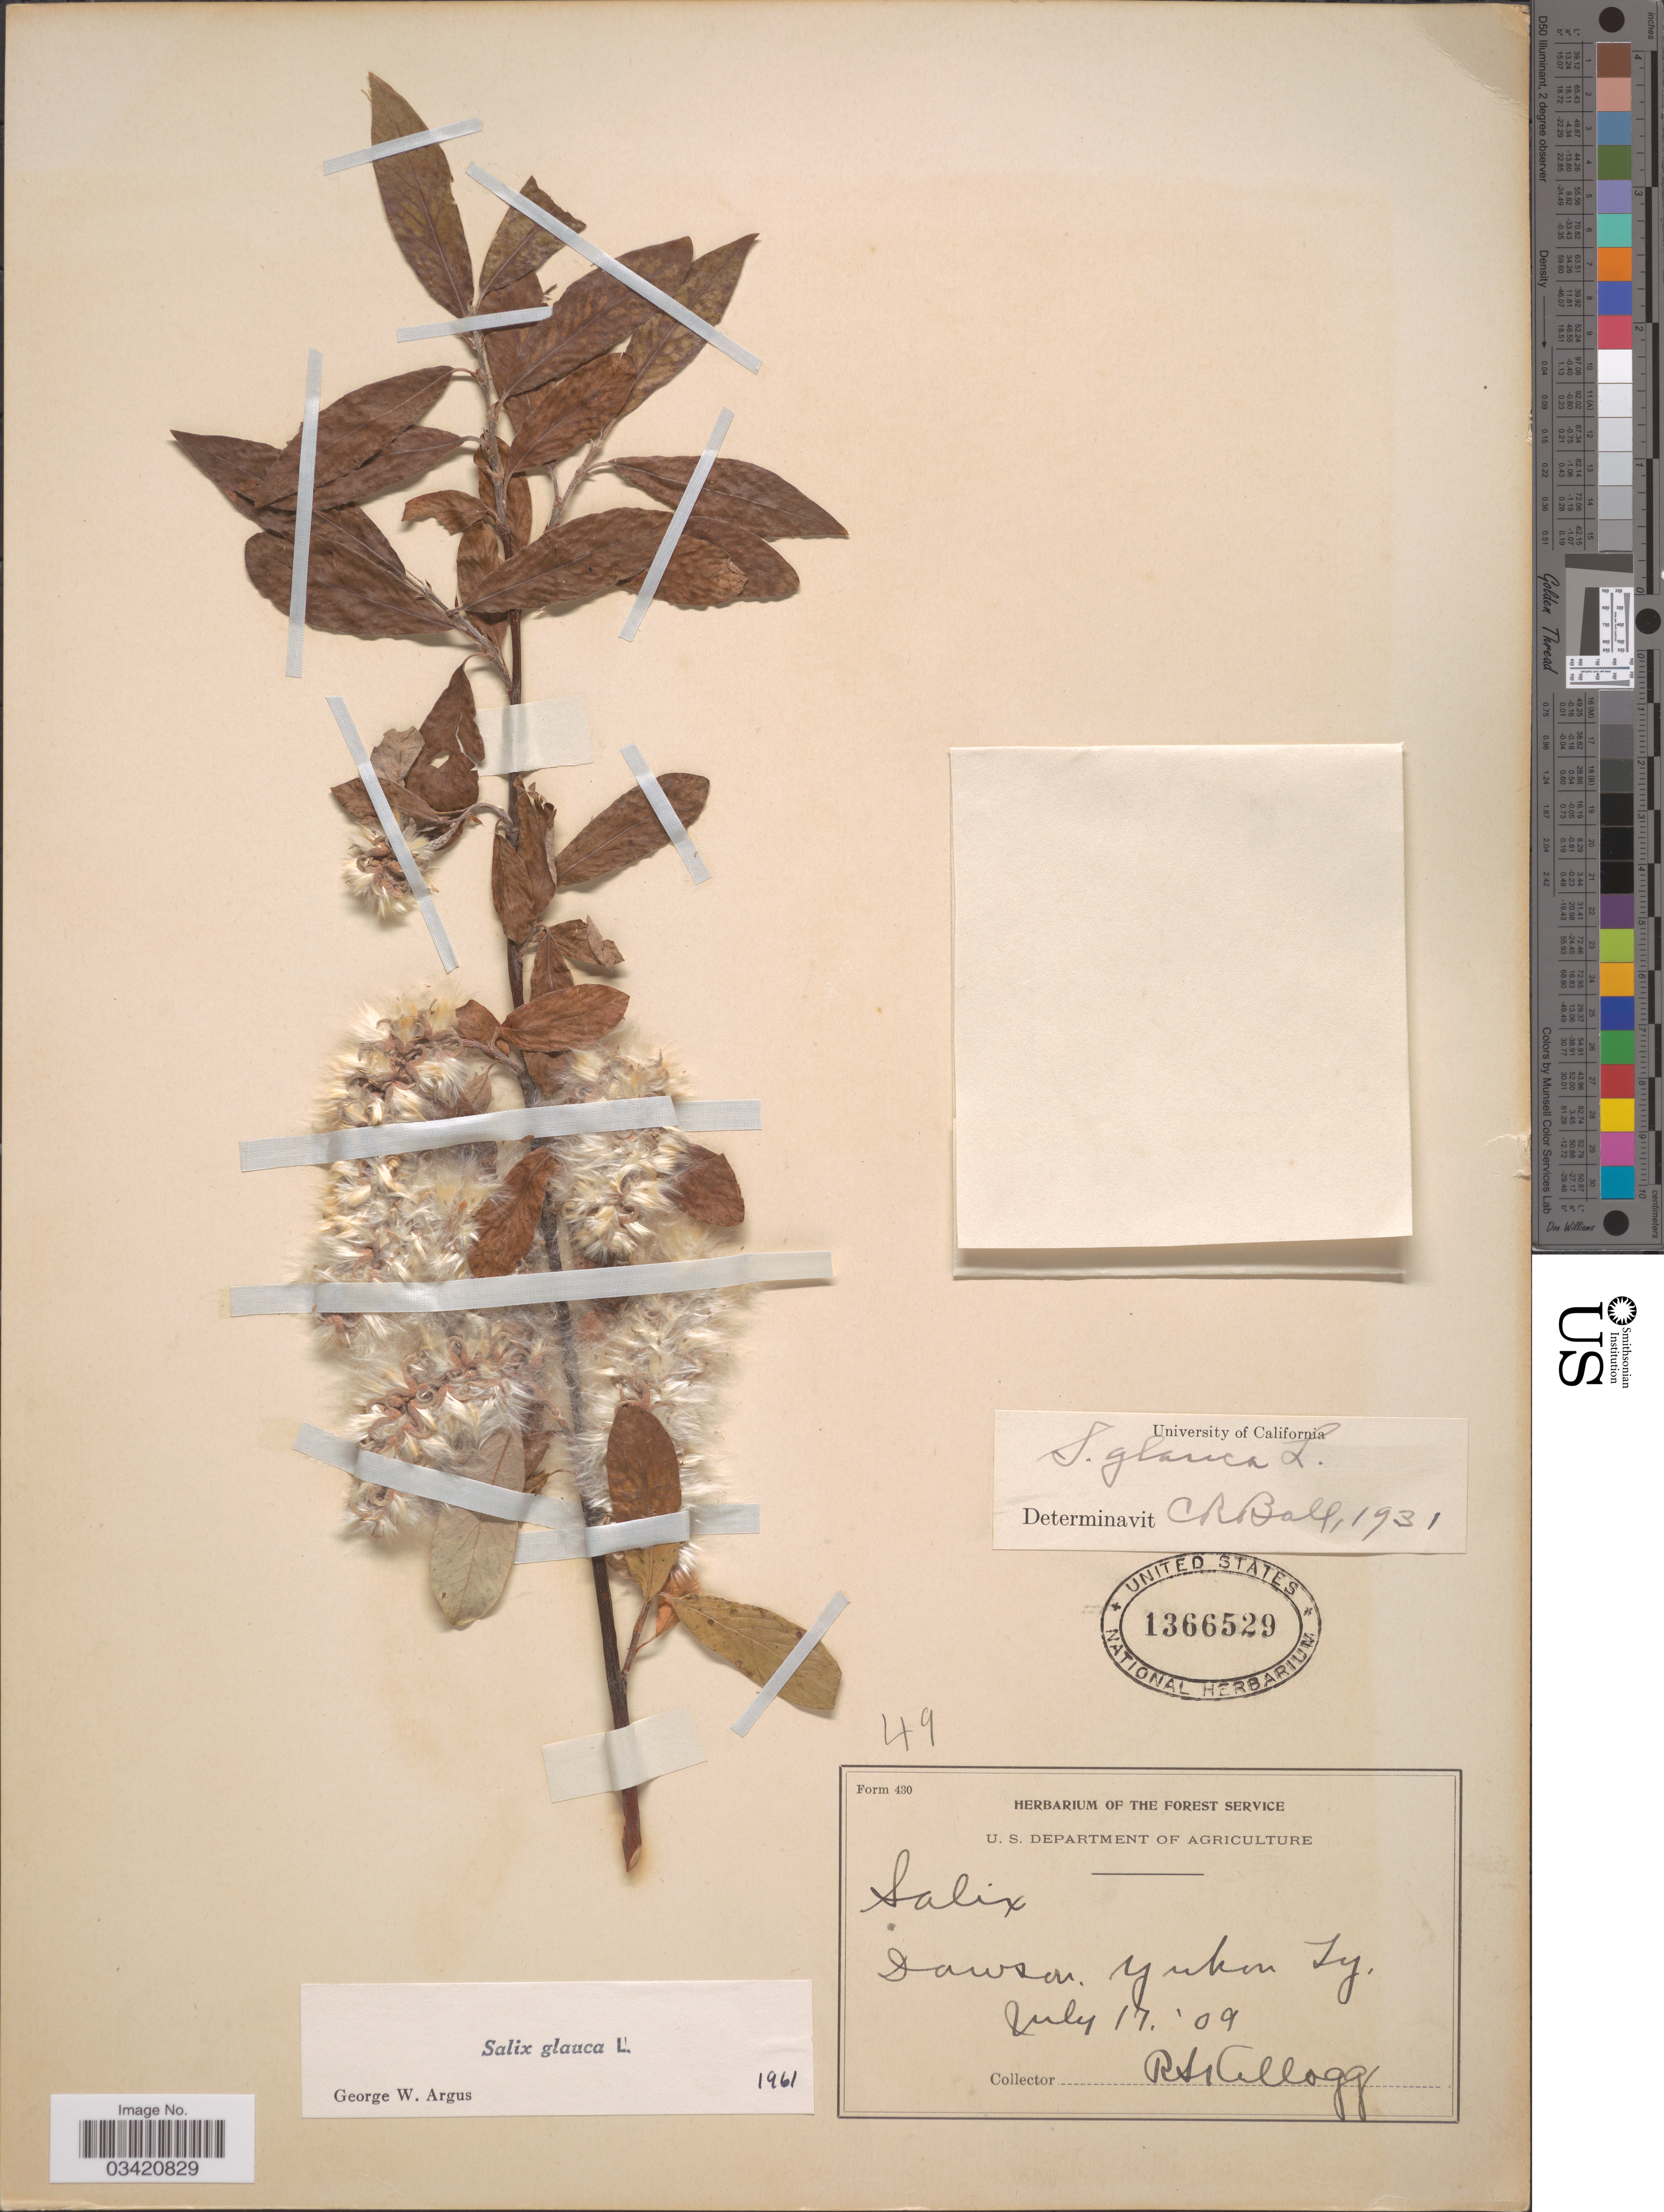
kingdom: Plantae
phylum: Tracheophyta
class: Magnoliopsida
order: Malpighiales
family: Salicaceae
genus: Salix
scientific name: Salix glauca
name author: L.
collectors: R. Kellogg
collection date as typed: Transcribed d/m/y: 17/7/9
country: Canada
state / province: Yukon Territory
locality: Dawson Yukon Ty.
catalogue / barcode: US 1366529